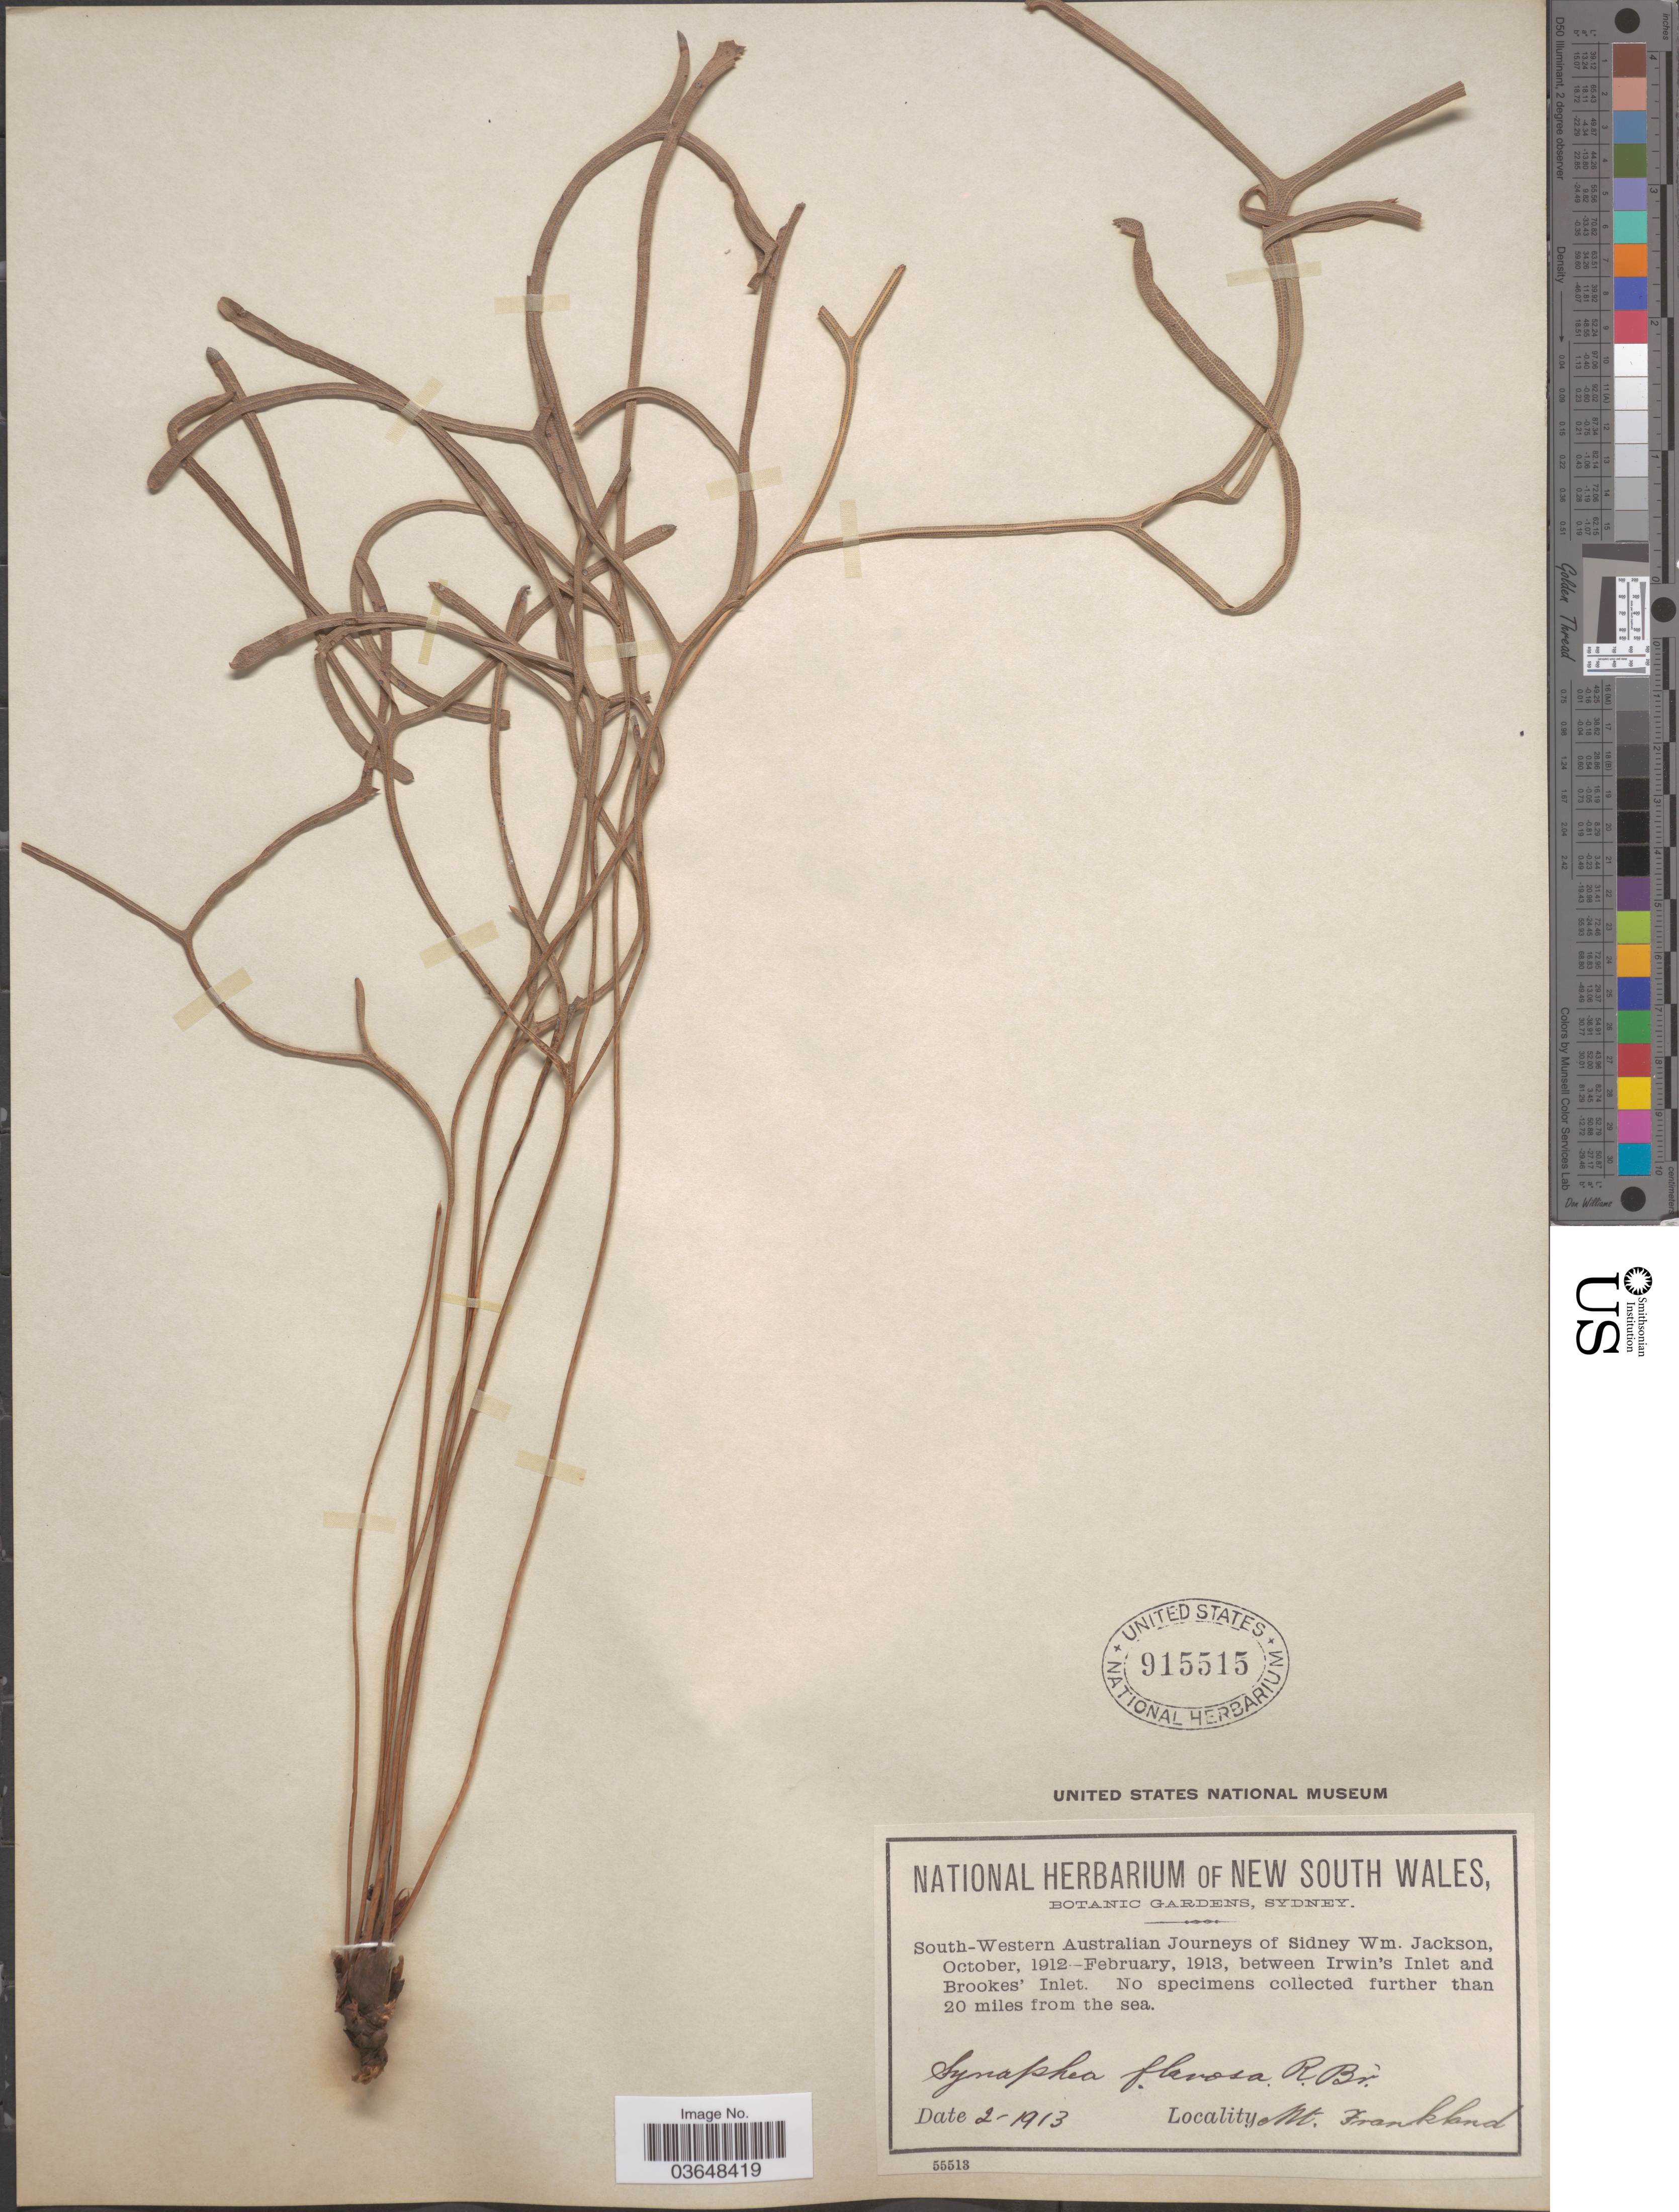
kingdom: Plantae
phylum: Tracheophyta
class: Magnoliopsida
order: Proteales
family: Proteaceae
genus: Synaphea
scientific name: Synaphea favosa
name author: R. Br.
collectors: Jackson, S. W.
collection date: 1913-02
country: Australia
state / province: Western Australia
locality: South-Western Australia, between Irwin's Inlet and Brookes' Inlet. Mt. Frankland.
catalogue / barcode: US 915515